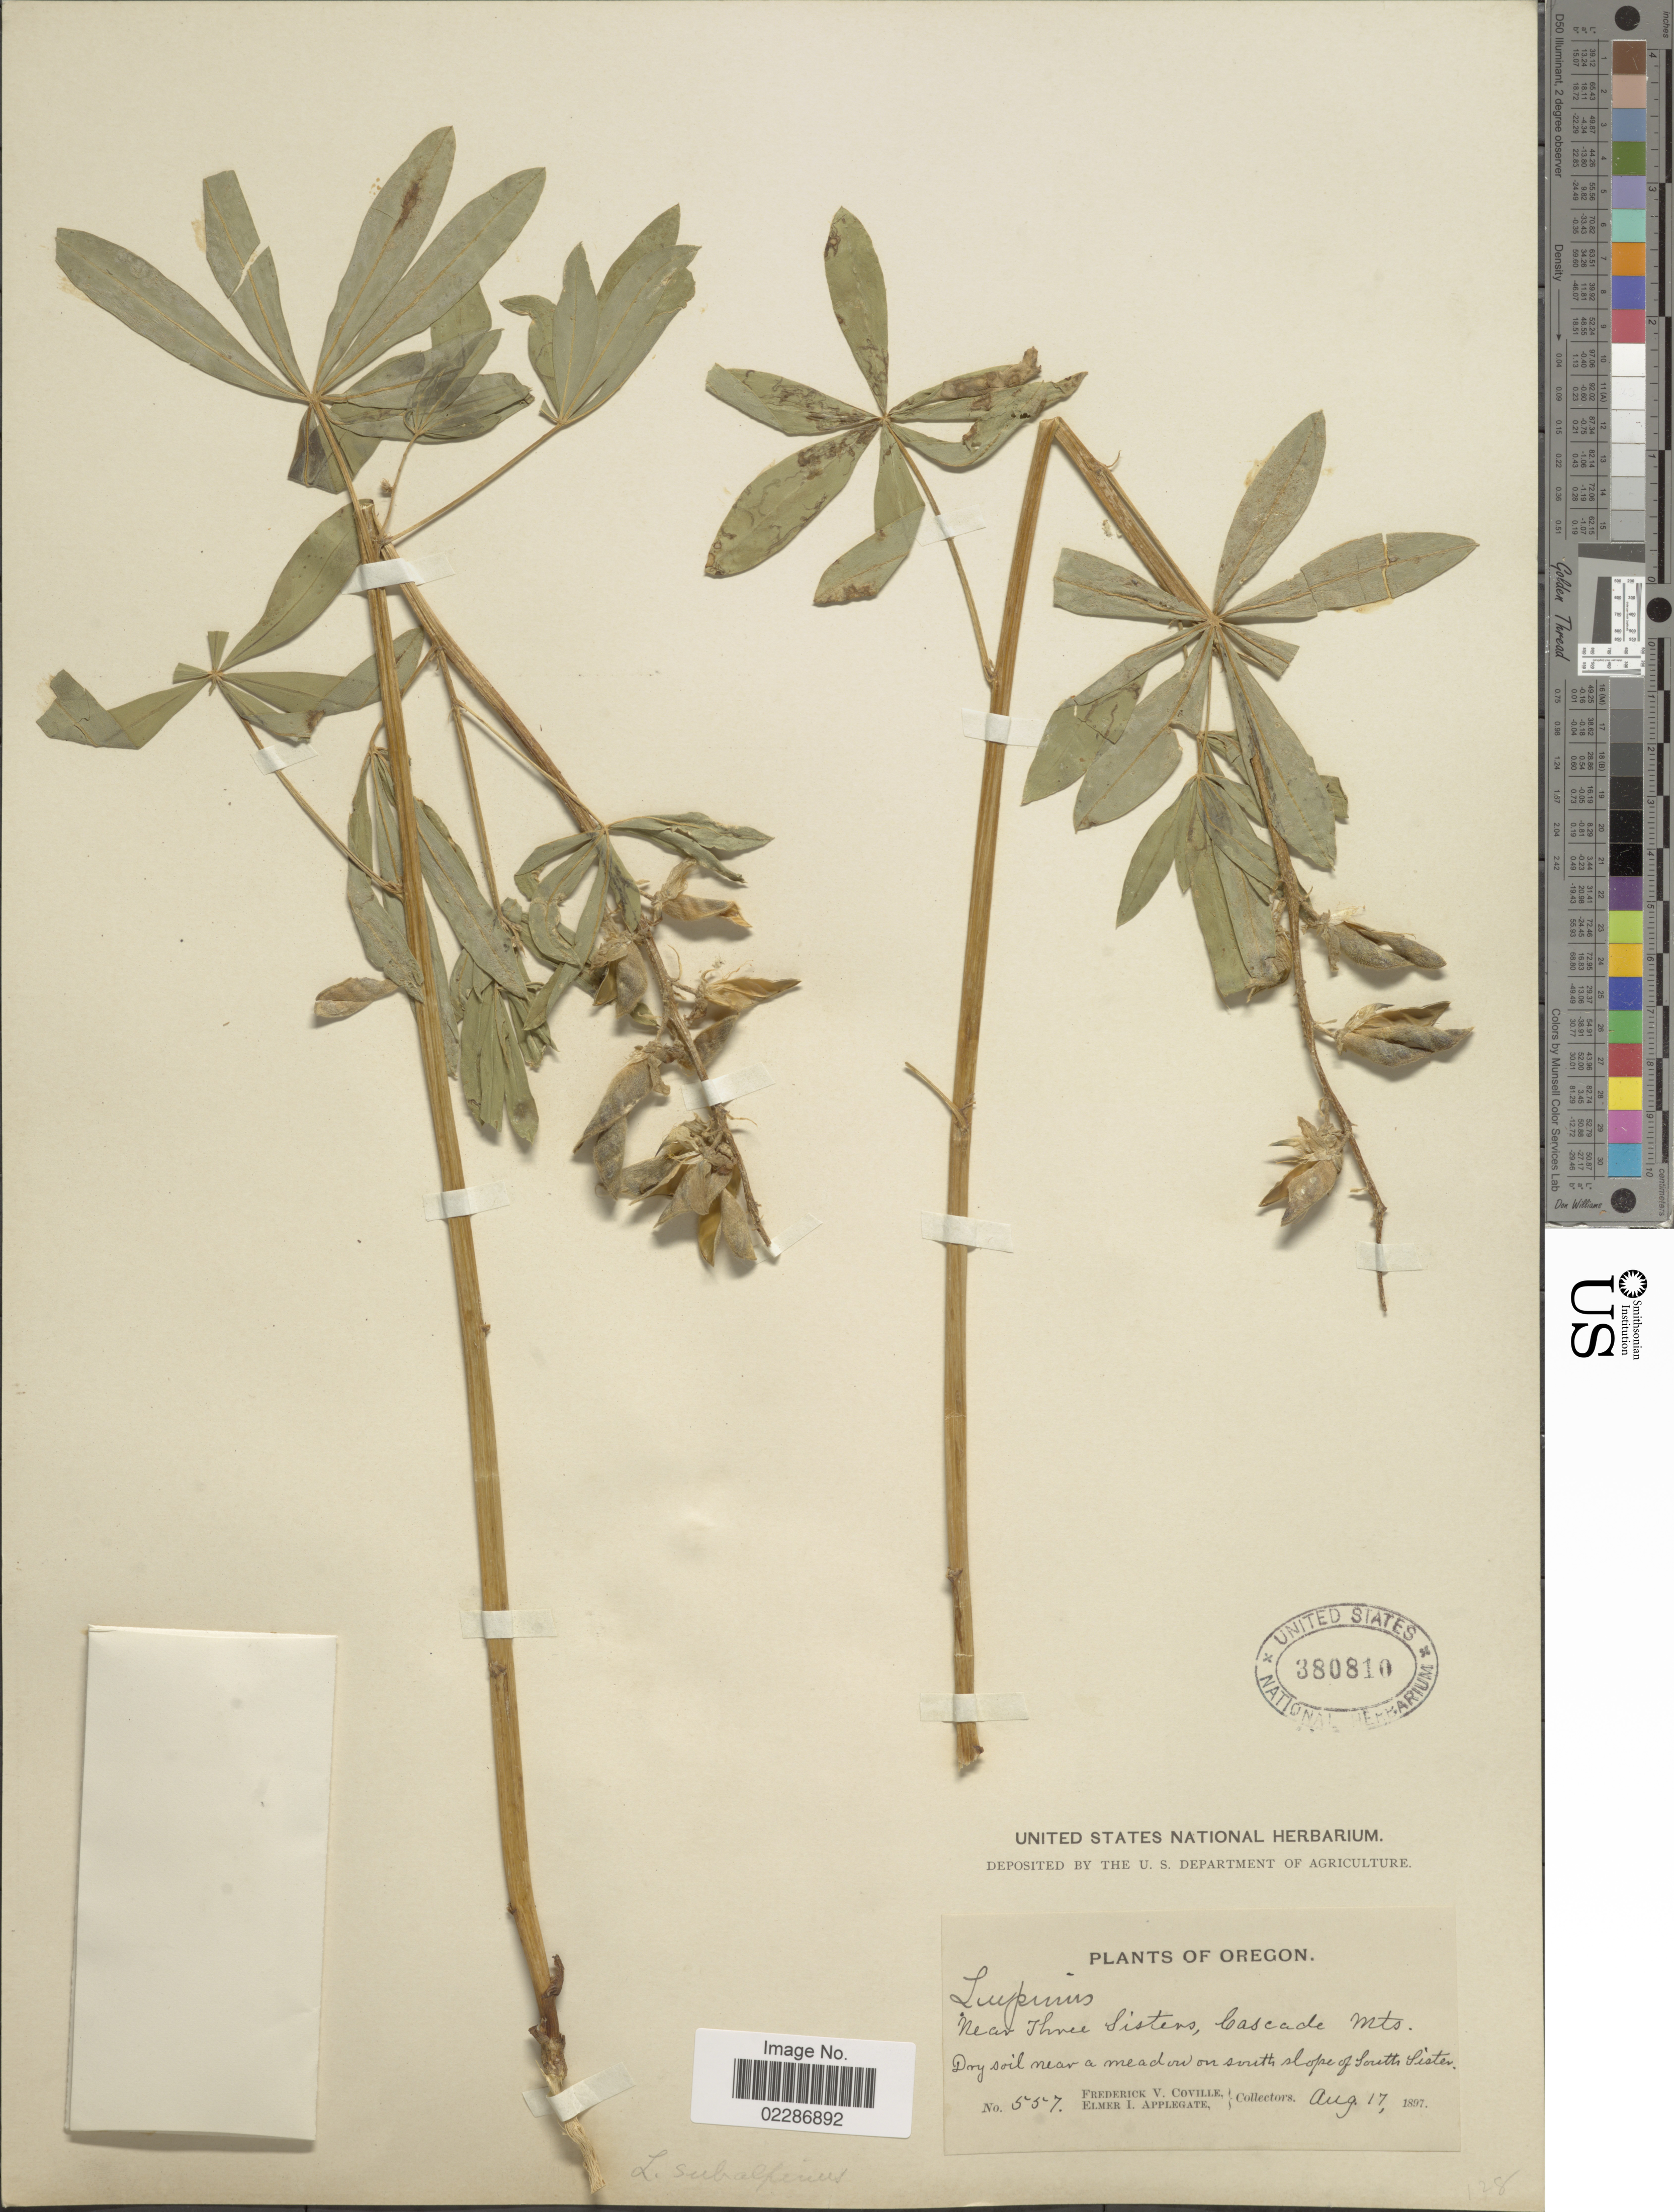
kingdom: Plantae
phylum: Tracheophyta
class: Magnoliopsida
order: Fabales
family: Fabaceae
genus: Lupinus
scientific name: Lupinus sp.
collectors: F. V. Coville & E. I. Applegate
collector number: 557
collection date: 1897-08-17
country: United States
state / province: Oregon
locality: Near Three Sisters, Cascade Mts., Dry soil near a meadow on south slope of South Sister.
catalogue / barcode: US 380810